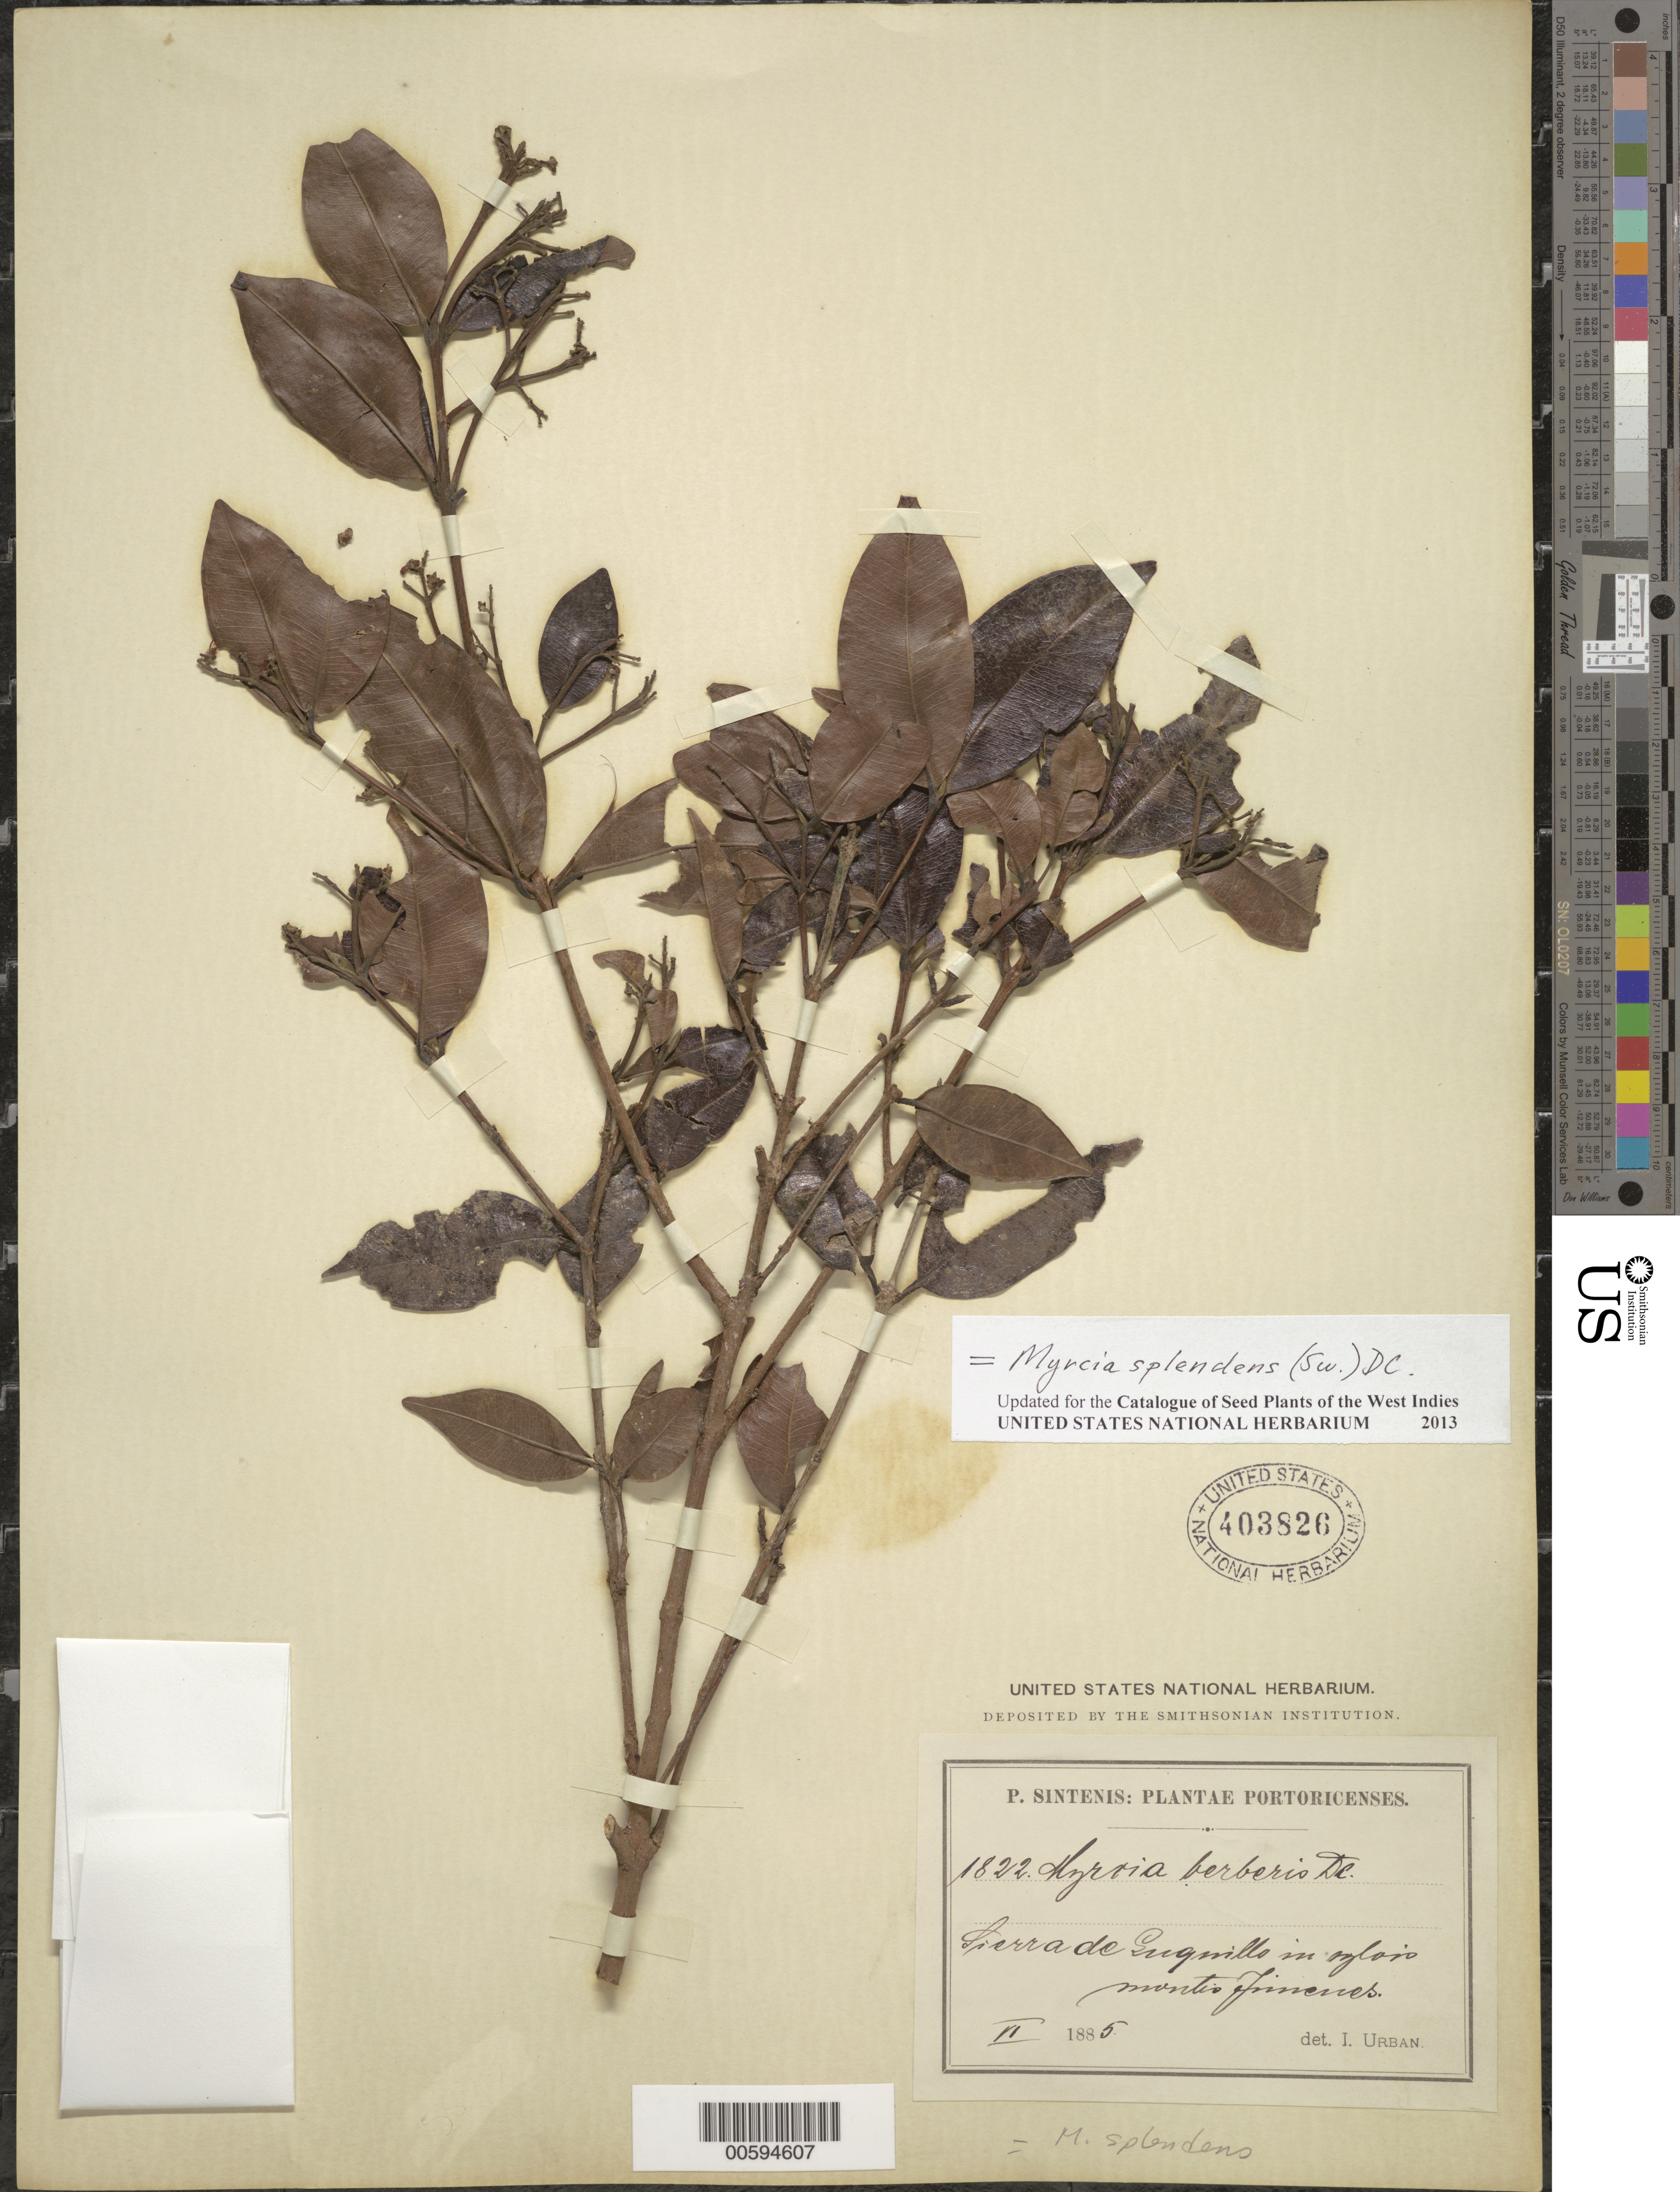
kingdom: Plantae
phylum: Tracheophyta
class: Magnoliopsida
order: Myrtales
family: Myrtaceae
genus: Myrcia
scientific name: Myrcia splendens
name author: (Sw.) DC.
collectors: P. Sintenis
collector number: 1822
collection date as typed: Jun 1885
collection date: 1885-06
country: Puerto Rico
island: Greater Antilles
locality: Sierra de Luquillo, in sylvis montis Jimenes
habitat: In sylvis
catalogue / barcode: US 403826